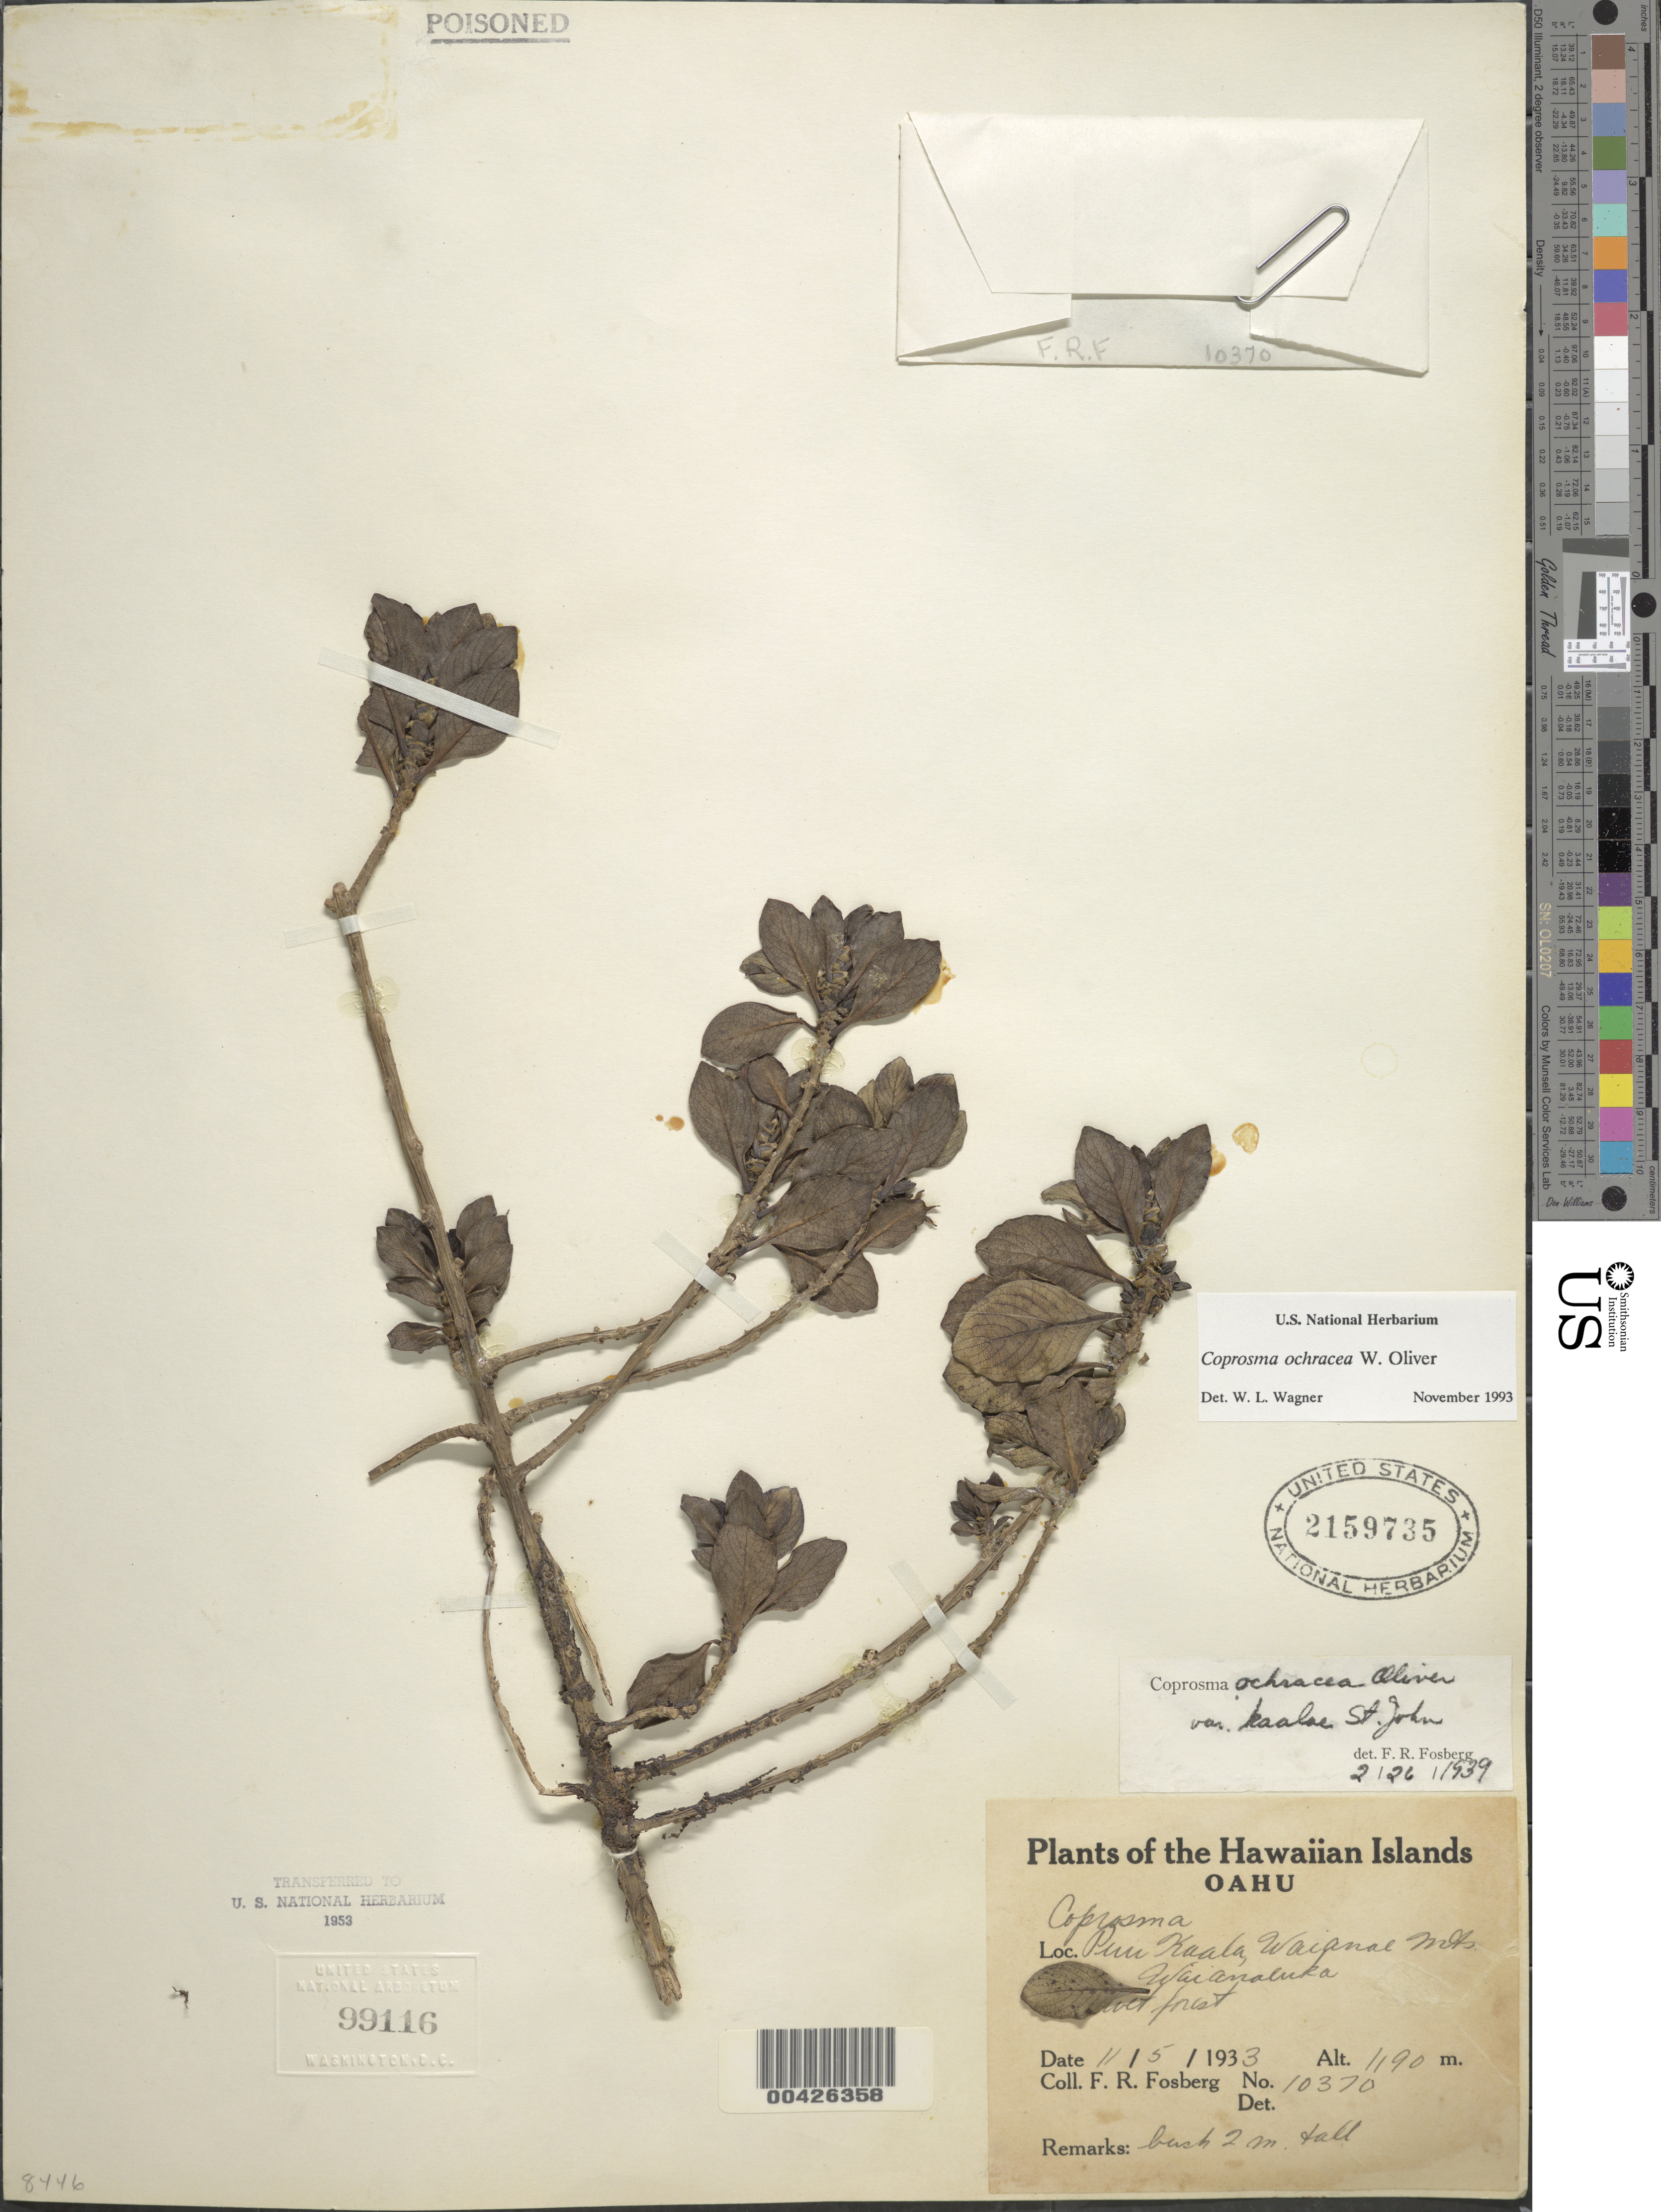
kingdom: Plantae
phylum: Tracheophyta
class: Magnoliopsida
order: Gentianales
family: Rubiaceae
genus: Coprosma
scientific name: Coprosma ochracea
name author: W.R.B. Oliv.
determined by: Wagner, W. L., (BOT), Smithsonian Institution - National Museum of Natural History (UNITED STATES)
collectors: F. R. Fosberg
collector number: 10370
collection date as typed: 5 Nov 1933 to 11 May 1933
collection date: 1933-05-11/1933-11-05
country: United States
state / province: Hawaii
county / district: Honolulu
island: Oahu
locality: Puu Kaala, Waianae Mts., Waianaeuka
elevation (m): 1190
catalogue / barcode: US 2159735